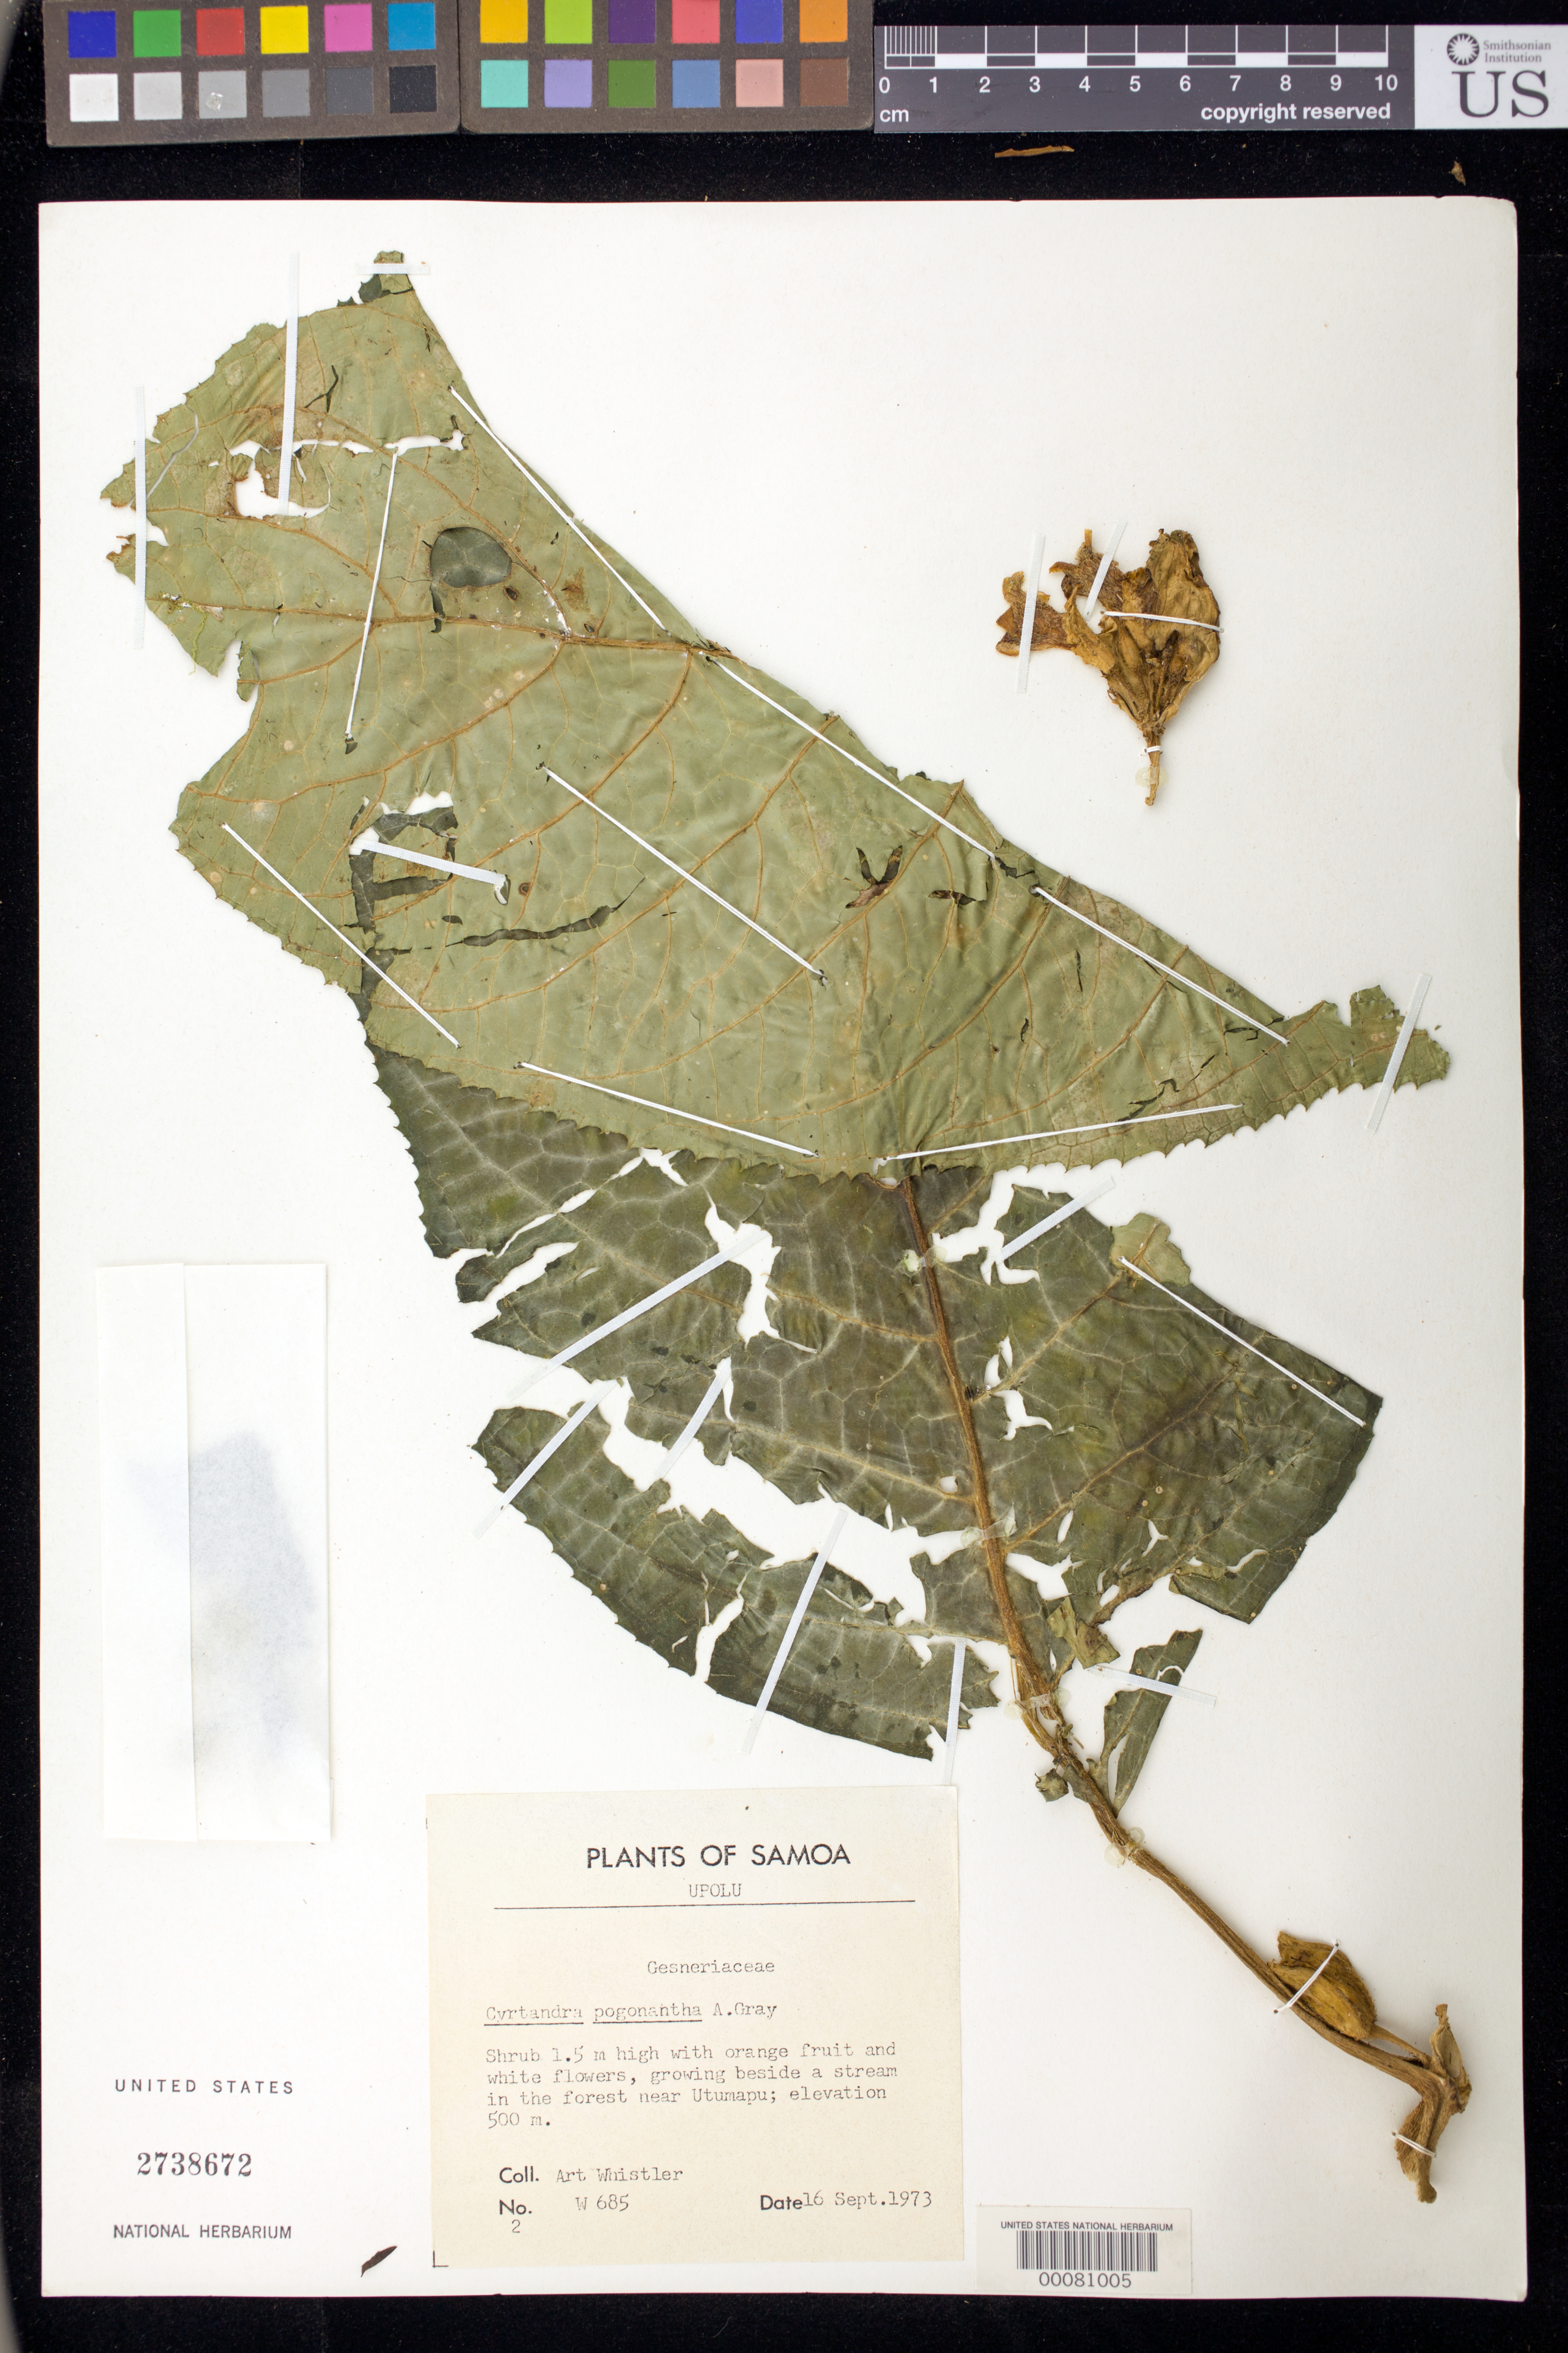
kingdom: Plantae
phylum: Tracheophyta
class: Magnoliopsida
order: Lamiales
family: Gesneriaceae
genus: Cyrtandra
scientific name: Cyrtandra pogonantha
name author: A. Gray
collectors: A. Whistler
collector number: W 685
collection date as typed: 16 Sep 1973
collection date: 1973-09-16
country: Samoa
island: Upolu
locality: Upolu, Near utumapu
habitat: Growing beside a stream in the forest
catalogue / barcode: US 2738672